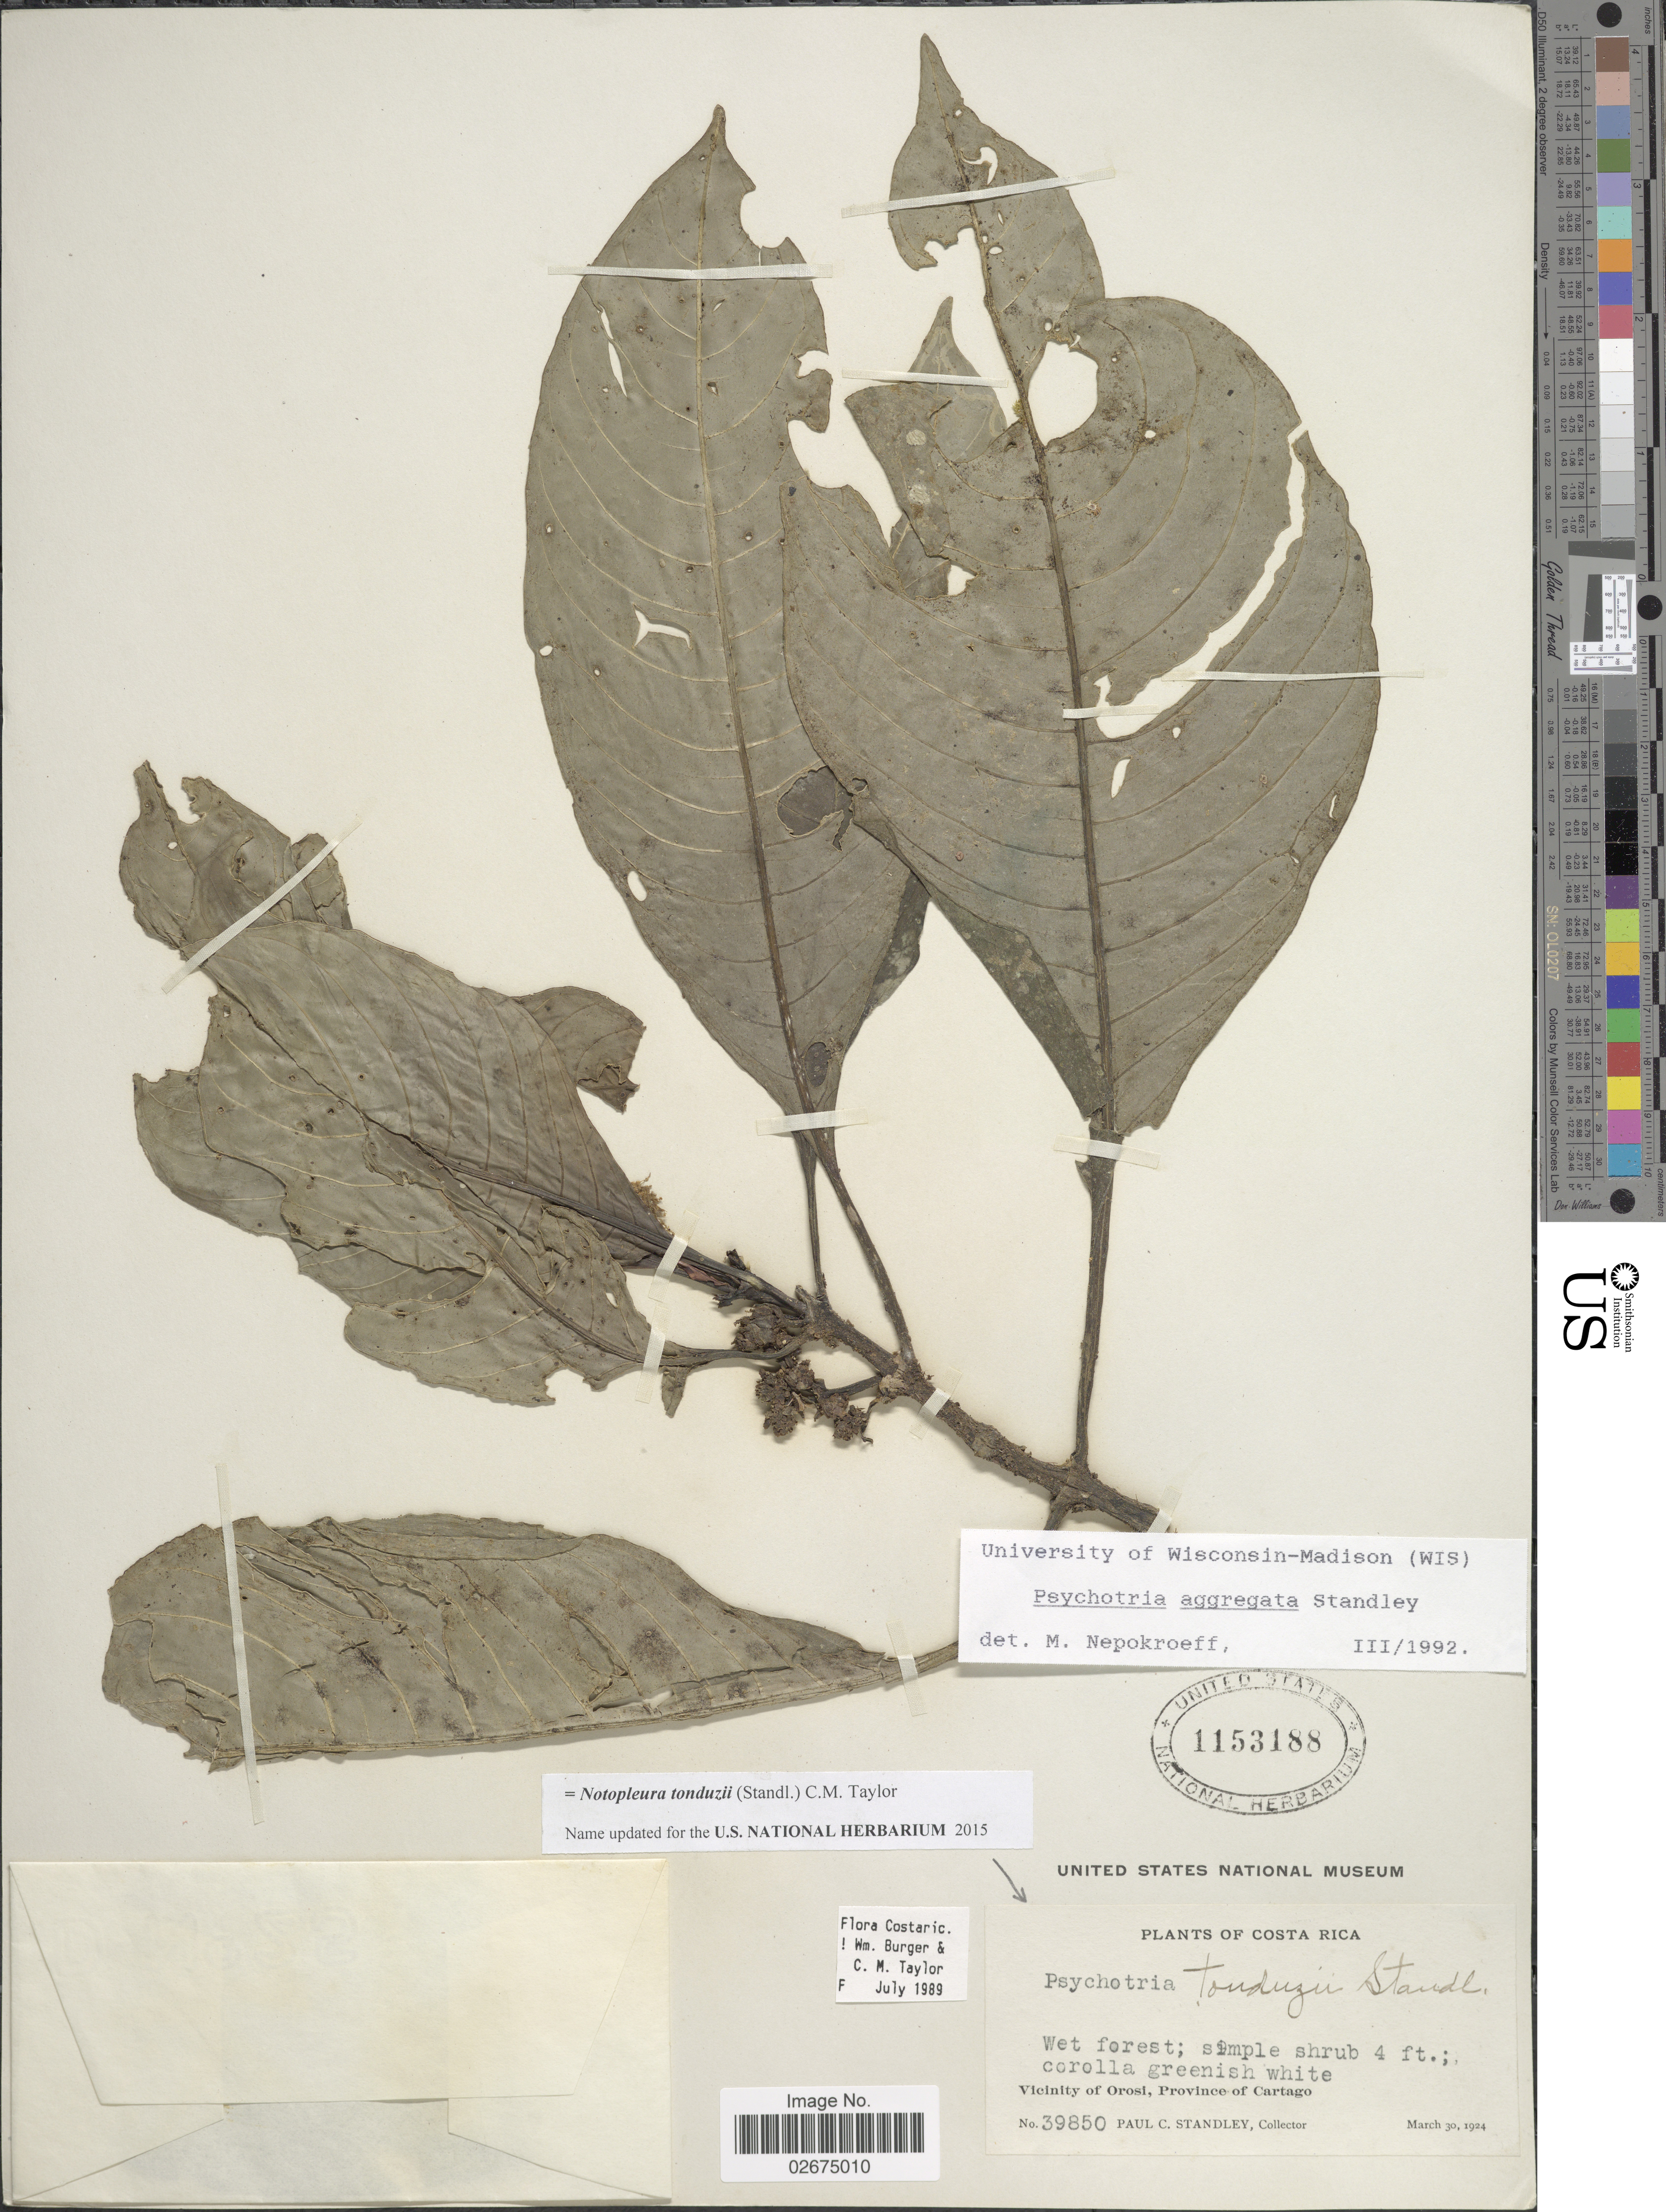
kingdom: Plantae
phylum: Tracheophyta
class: Magnoliopsida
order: Gentianales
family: Rubiaceae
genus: Notopleura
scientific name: Notopleura tonduzii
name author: (Standl.) C.M. Taylor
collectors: P. C. Standley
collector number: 39850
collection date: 1924-03-30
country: Costa Rica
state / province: Cartago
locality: Vicinity of Orosi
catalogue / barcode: US 1153188